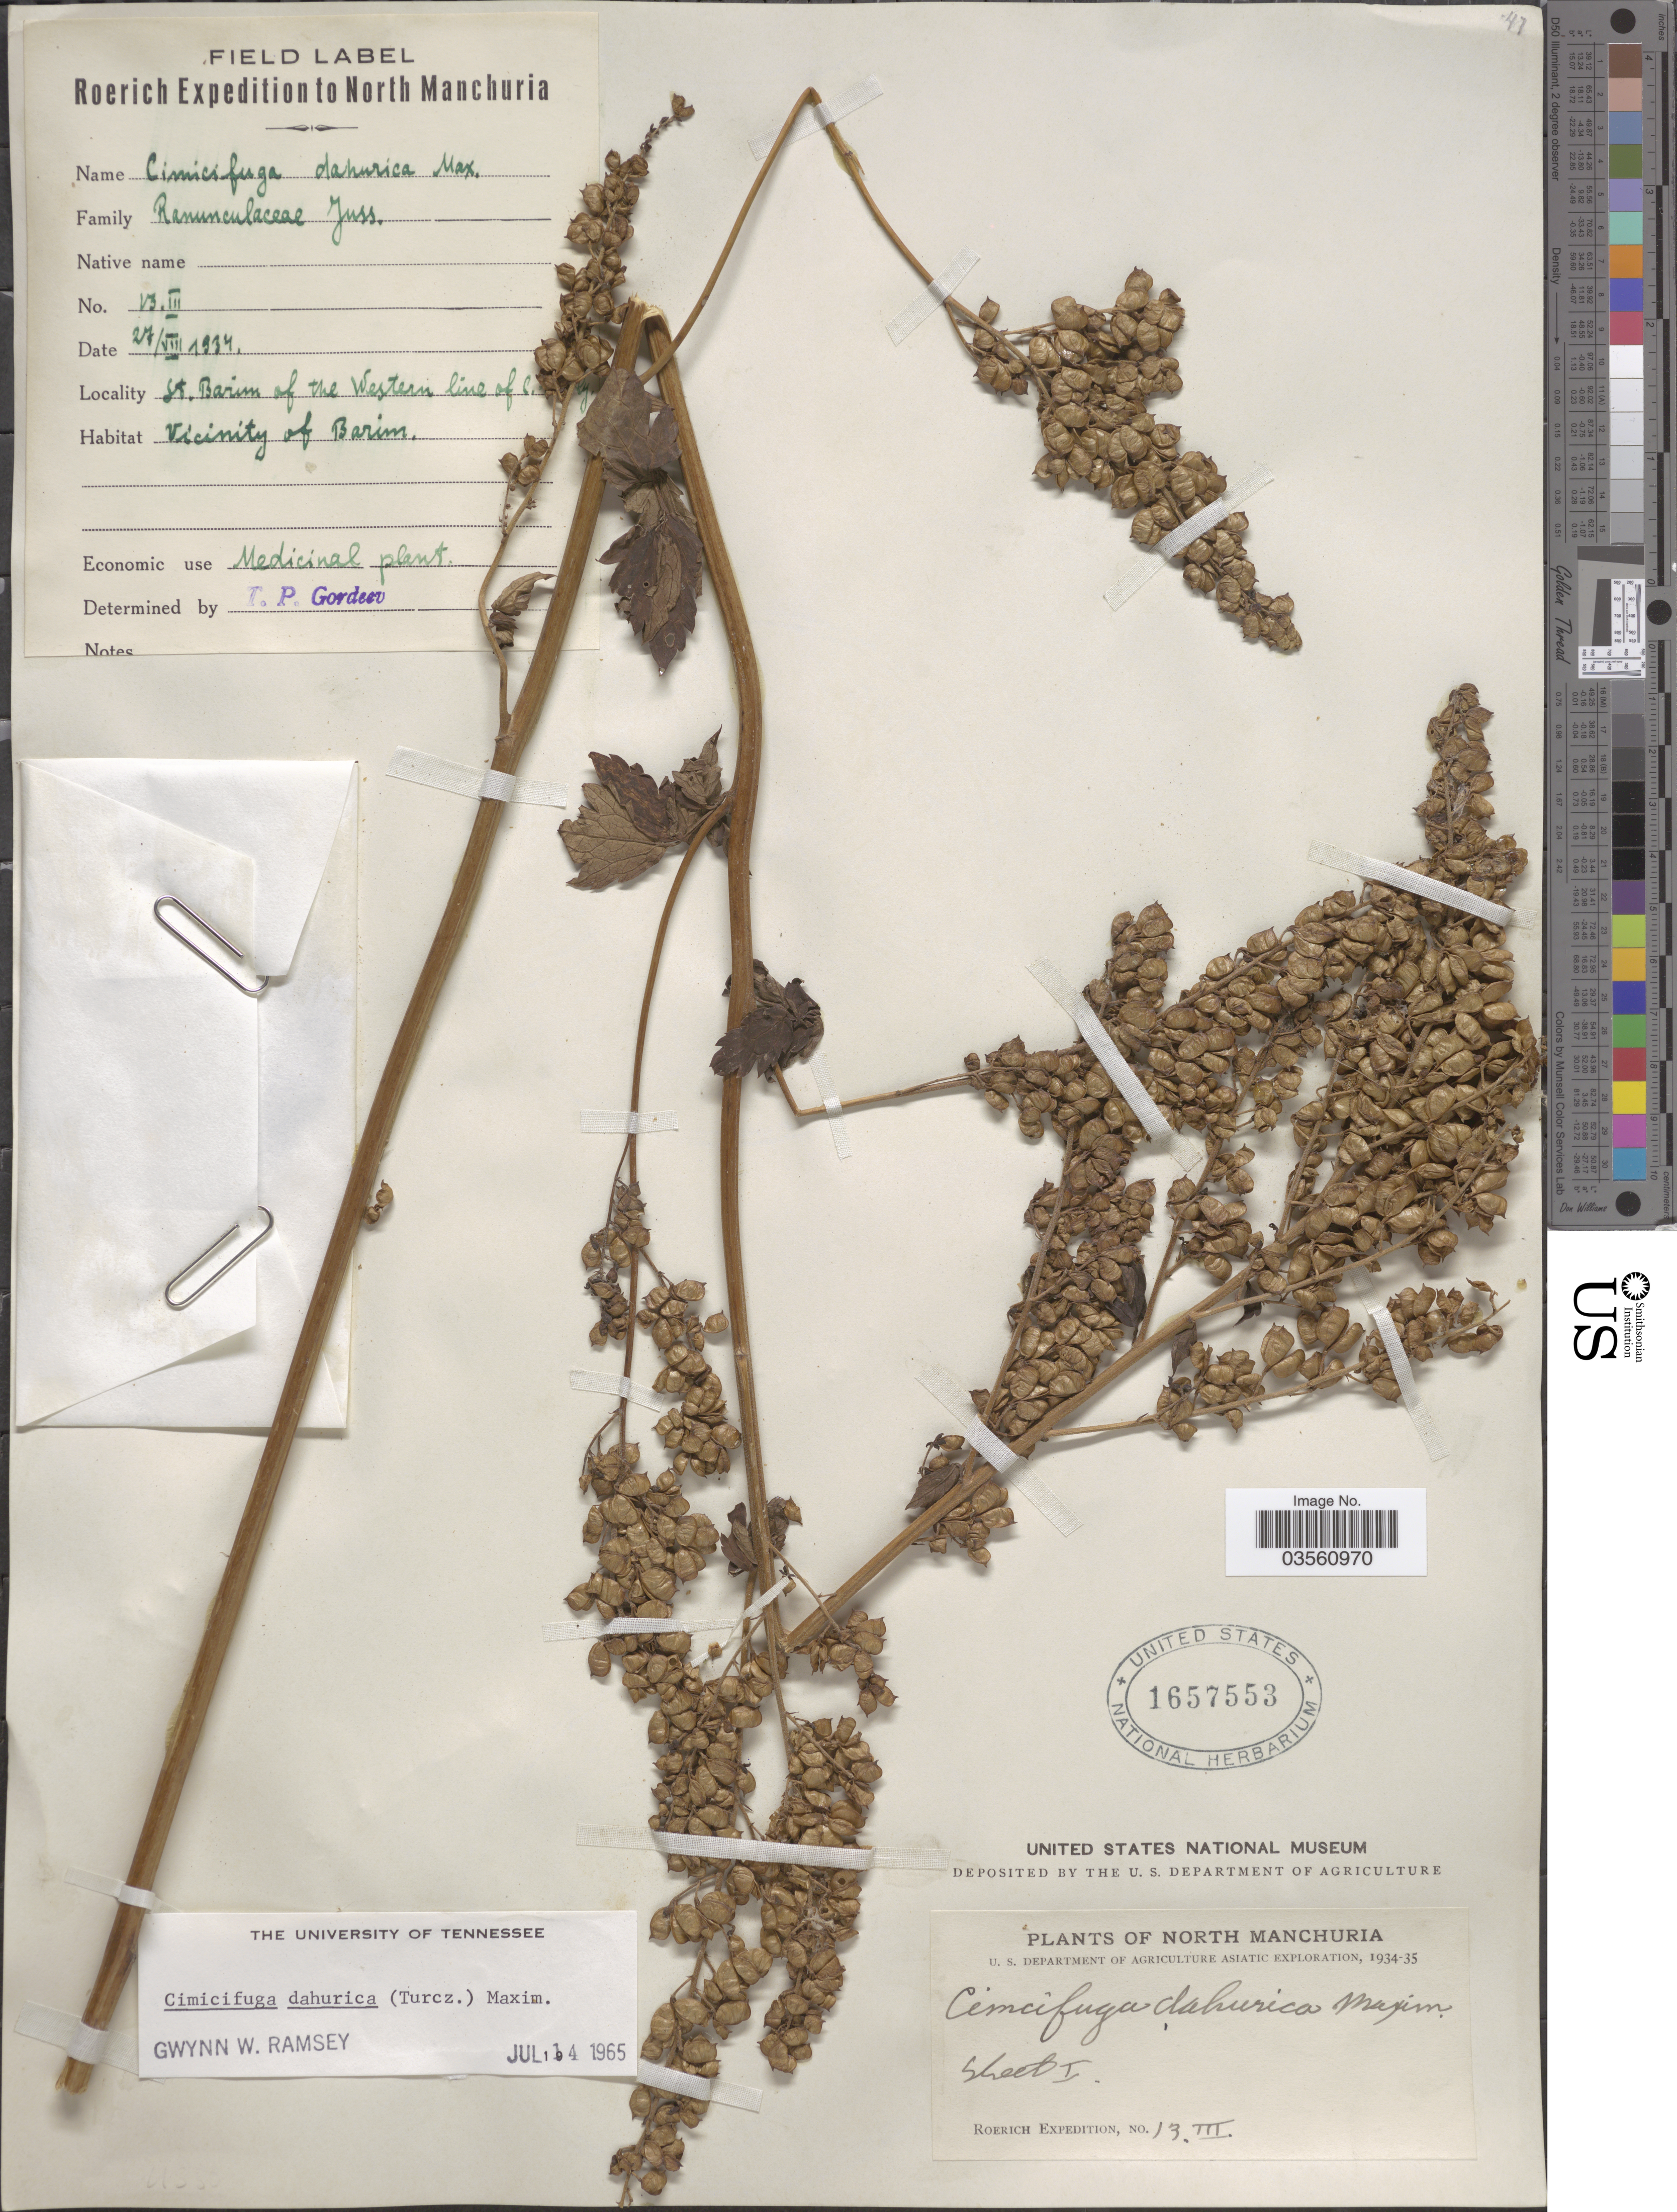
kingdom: Plantae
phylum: Tracheophyta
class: Magnoliopsida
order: Ranunculales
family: Ranunculaceae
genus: Actaea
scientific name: Actaea dahurica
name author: (Turcz. ex Fisch. & C.A. Mey.) Franch.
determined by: Strong, M. T., (US), Smithsonian Institution - National Museum of Natural History (UNITED STATES)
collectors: -. Roerich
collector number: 13III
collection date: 1934-08-27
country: China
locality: North Manchuria. St. Barim of the Western line of C. [illegible text]y. Vicinity of Barim.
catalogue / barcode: US 1657553